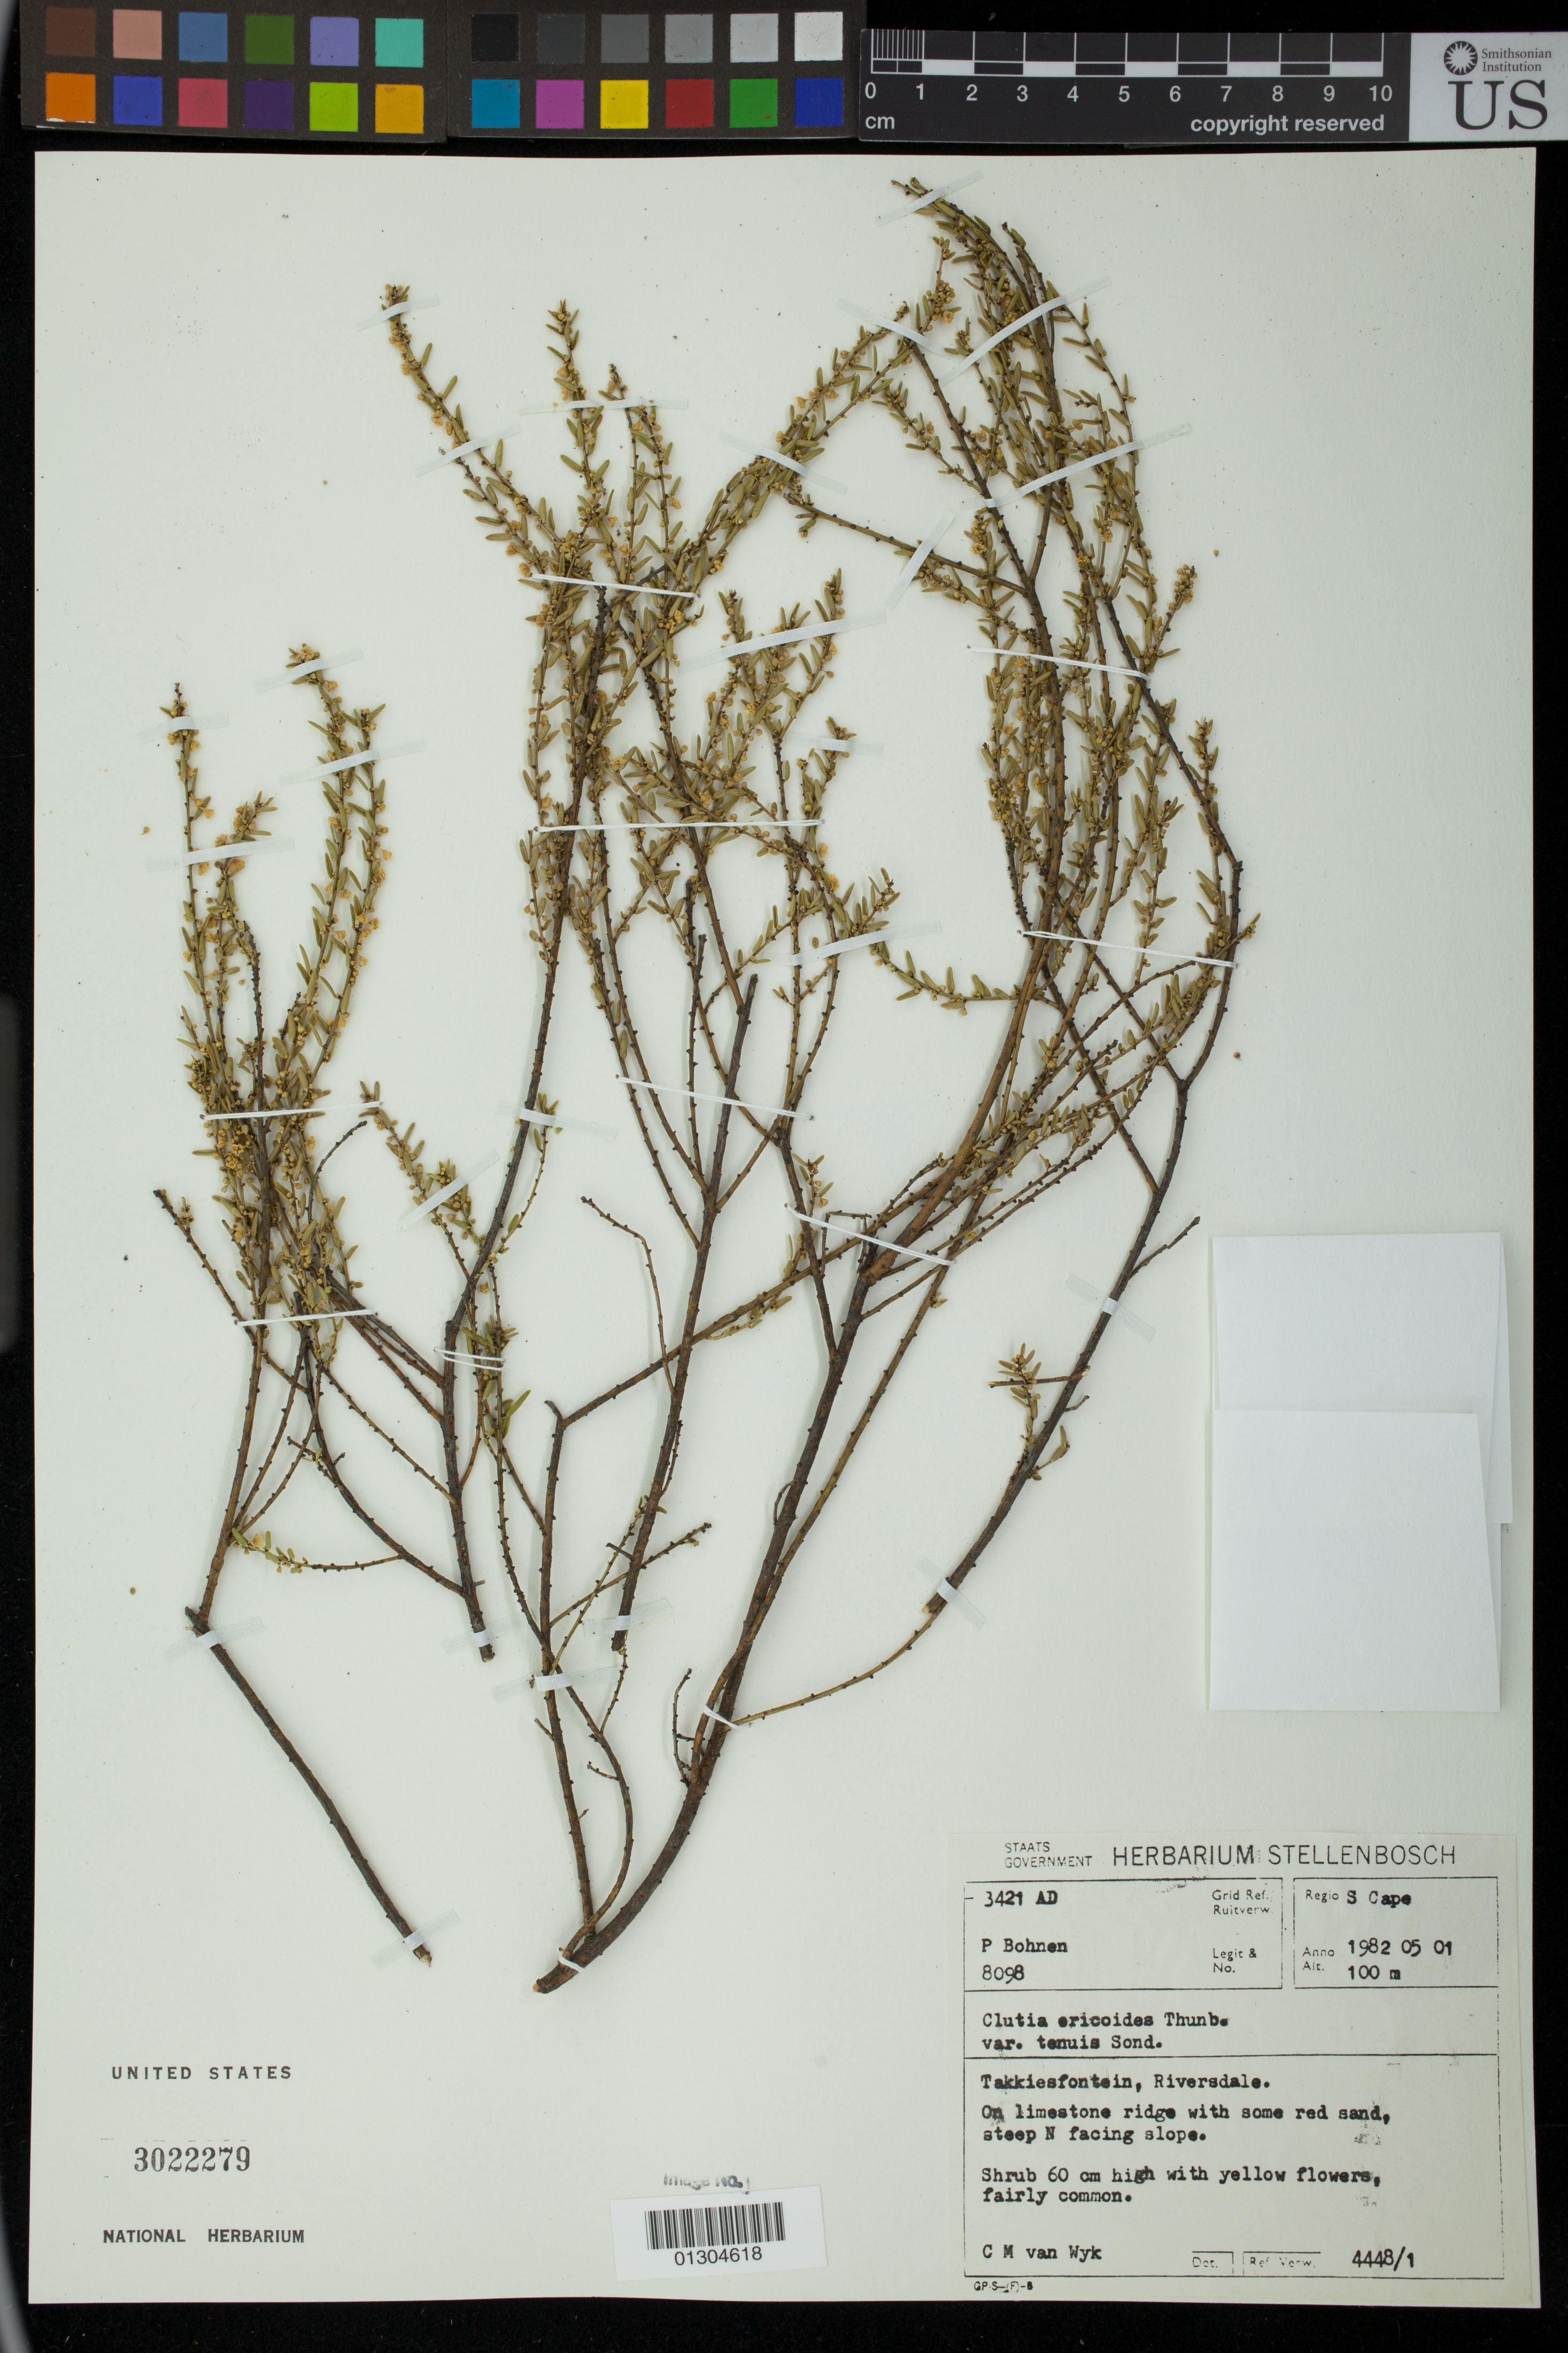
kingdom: Plantae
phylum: Tracheophyta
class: Magnoliopsida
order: Malpighiales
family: Peraceae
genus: Clutia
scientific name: Clutia ericoides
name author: Krebs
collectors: P. Bohnen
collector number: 8098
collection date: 1982-05-01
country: South Africa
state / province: Western Cape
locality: Takkiesfontein, Riversdale. On limestone ridge with some red sand, steep N facing slope.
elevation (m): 100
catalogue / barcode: US 3022279